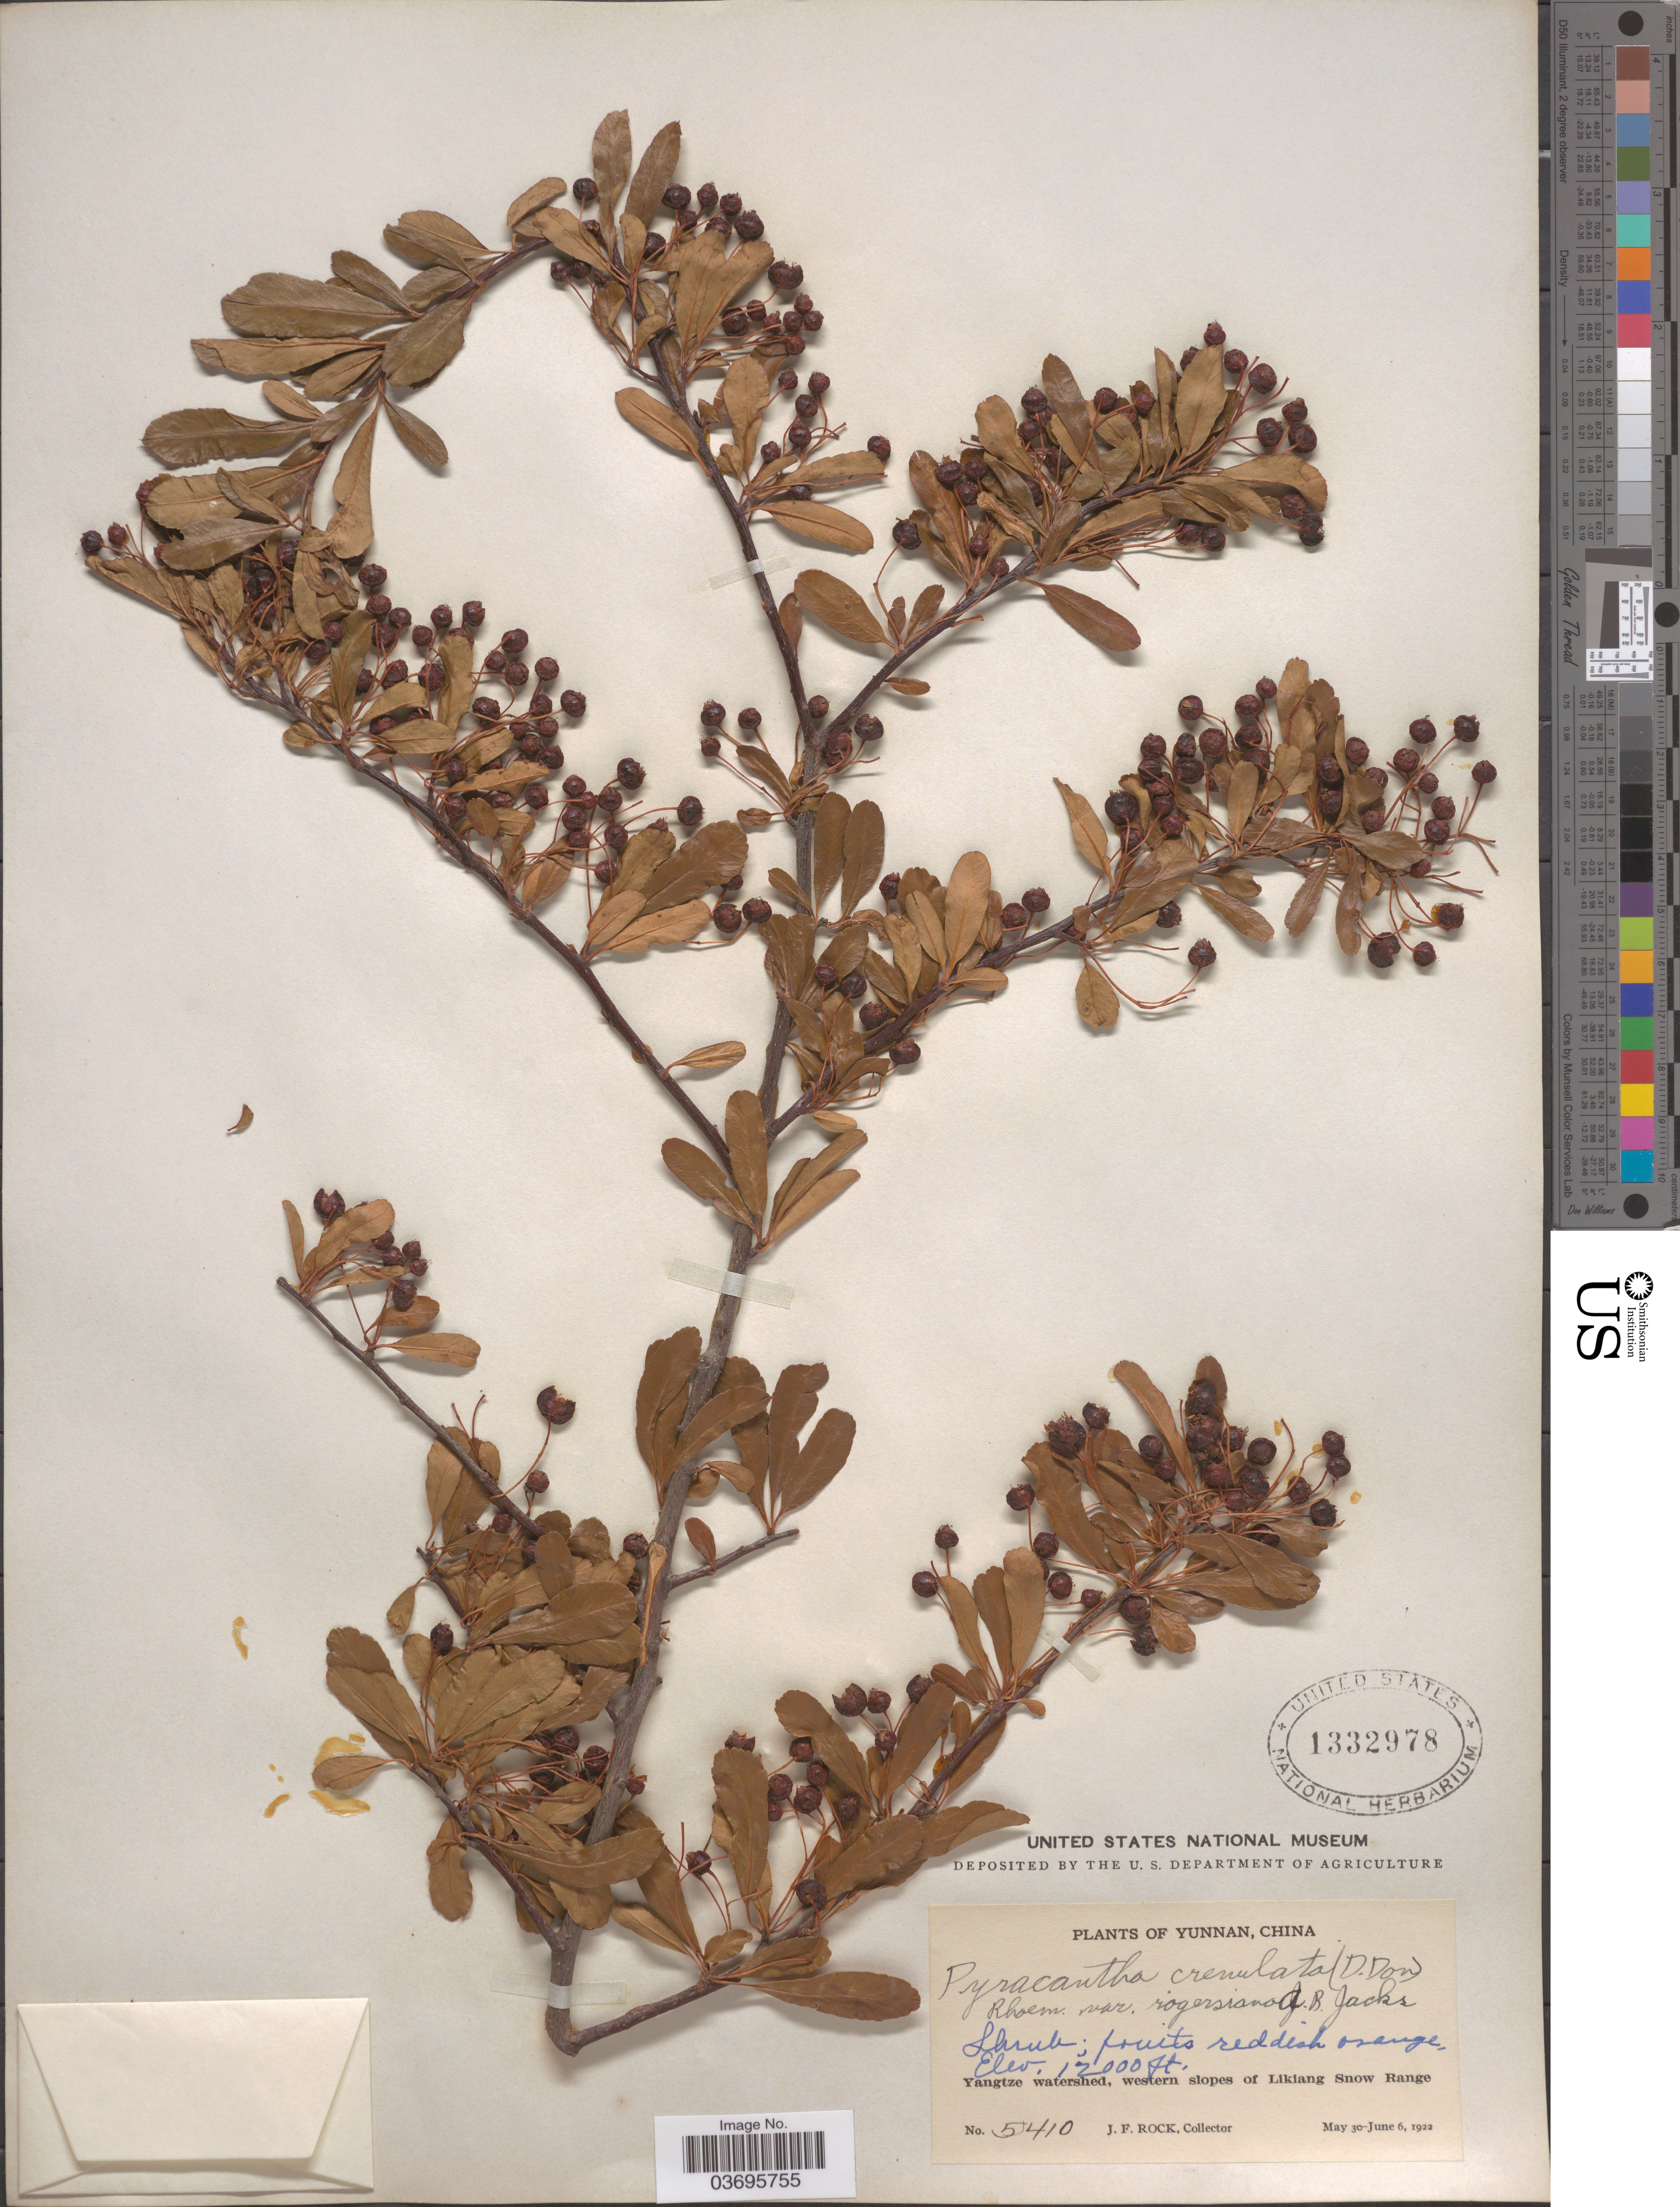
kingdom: Plantae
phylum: Tracheophyta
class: Magnoliopsida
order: Rosales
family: Rosaceae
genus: Pyracantha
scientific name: Pyracantha crenulata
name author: (D. Don) M. Roem.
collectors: J. Rock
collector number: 5410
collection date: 1922-05-30/1922-06-06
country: China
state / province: Yunnan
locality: Yangtze watershed, western slopes of Likiang Snow Range.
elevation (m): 3658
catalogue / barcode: US 1332978